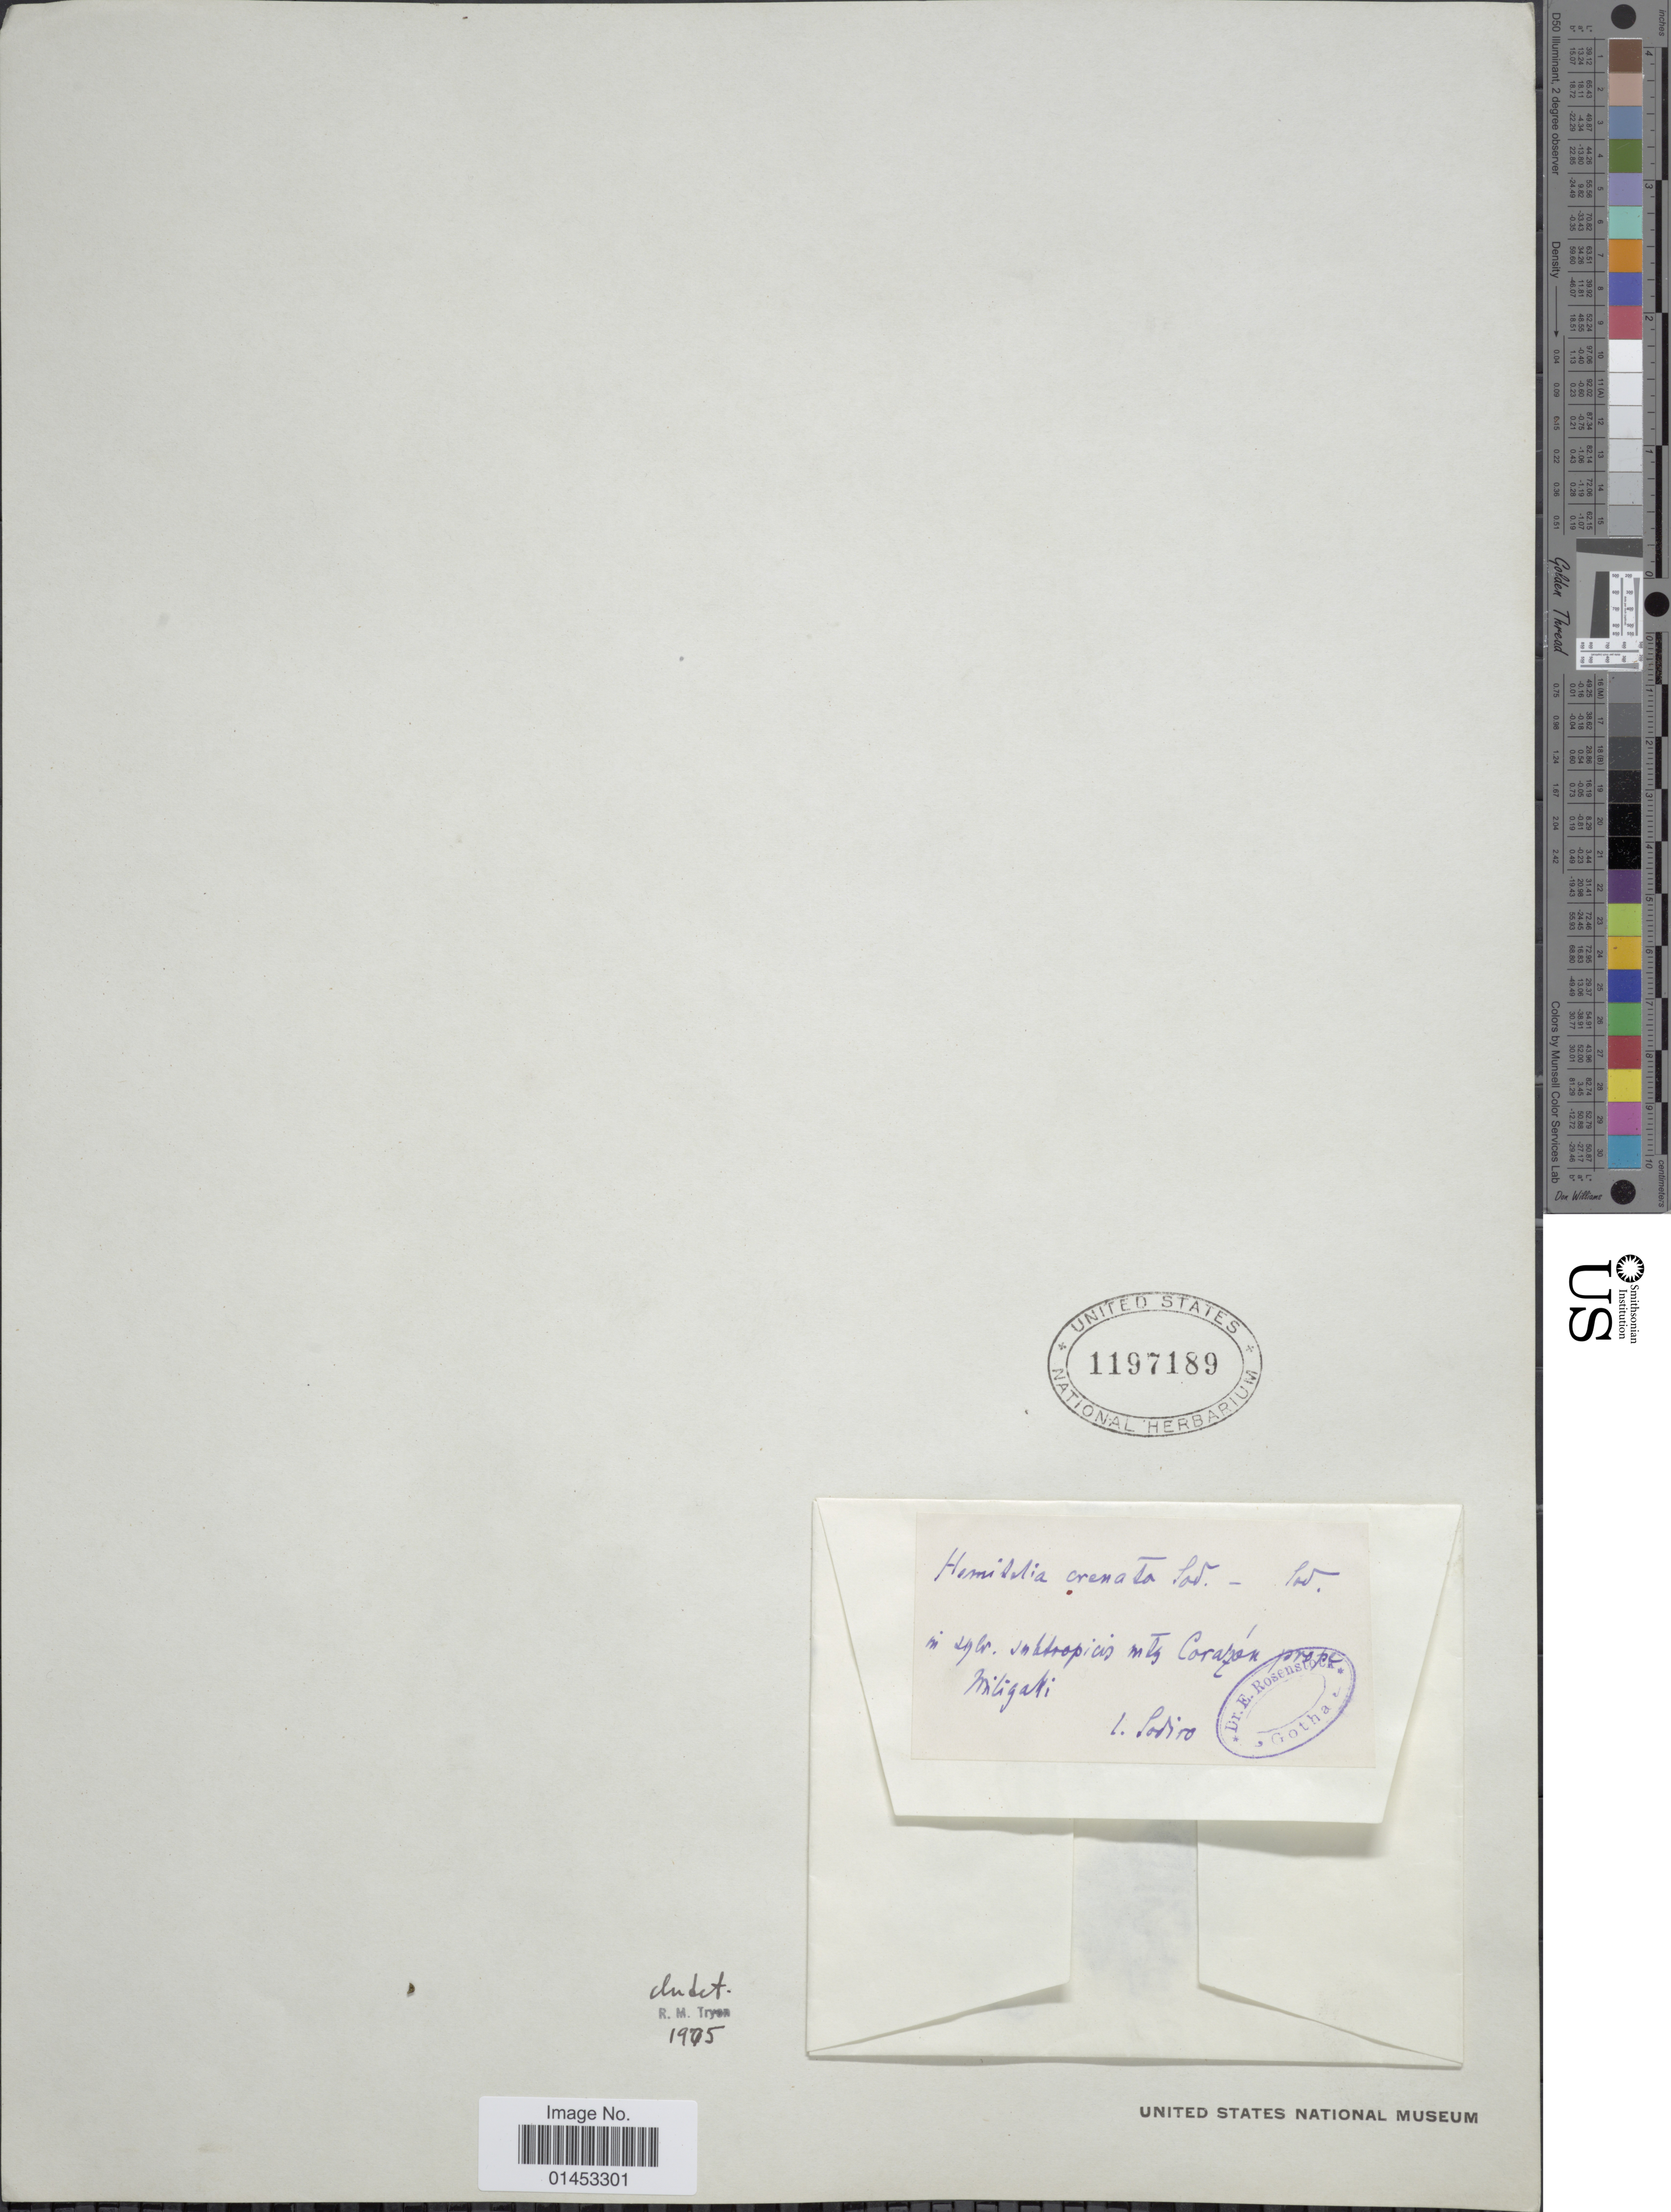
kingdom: Plantae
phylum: Tracheophyta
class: Polypodiopsida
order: Cyatheales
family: Cyatheaceae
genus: Cyathea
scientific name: Cyathea sp.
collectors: Sodiro, --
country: Ecuador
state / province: Pichincha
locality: In sylv. subtropicis mts Corazon, prope Miligati [interpreted]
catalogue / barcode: US 1197189